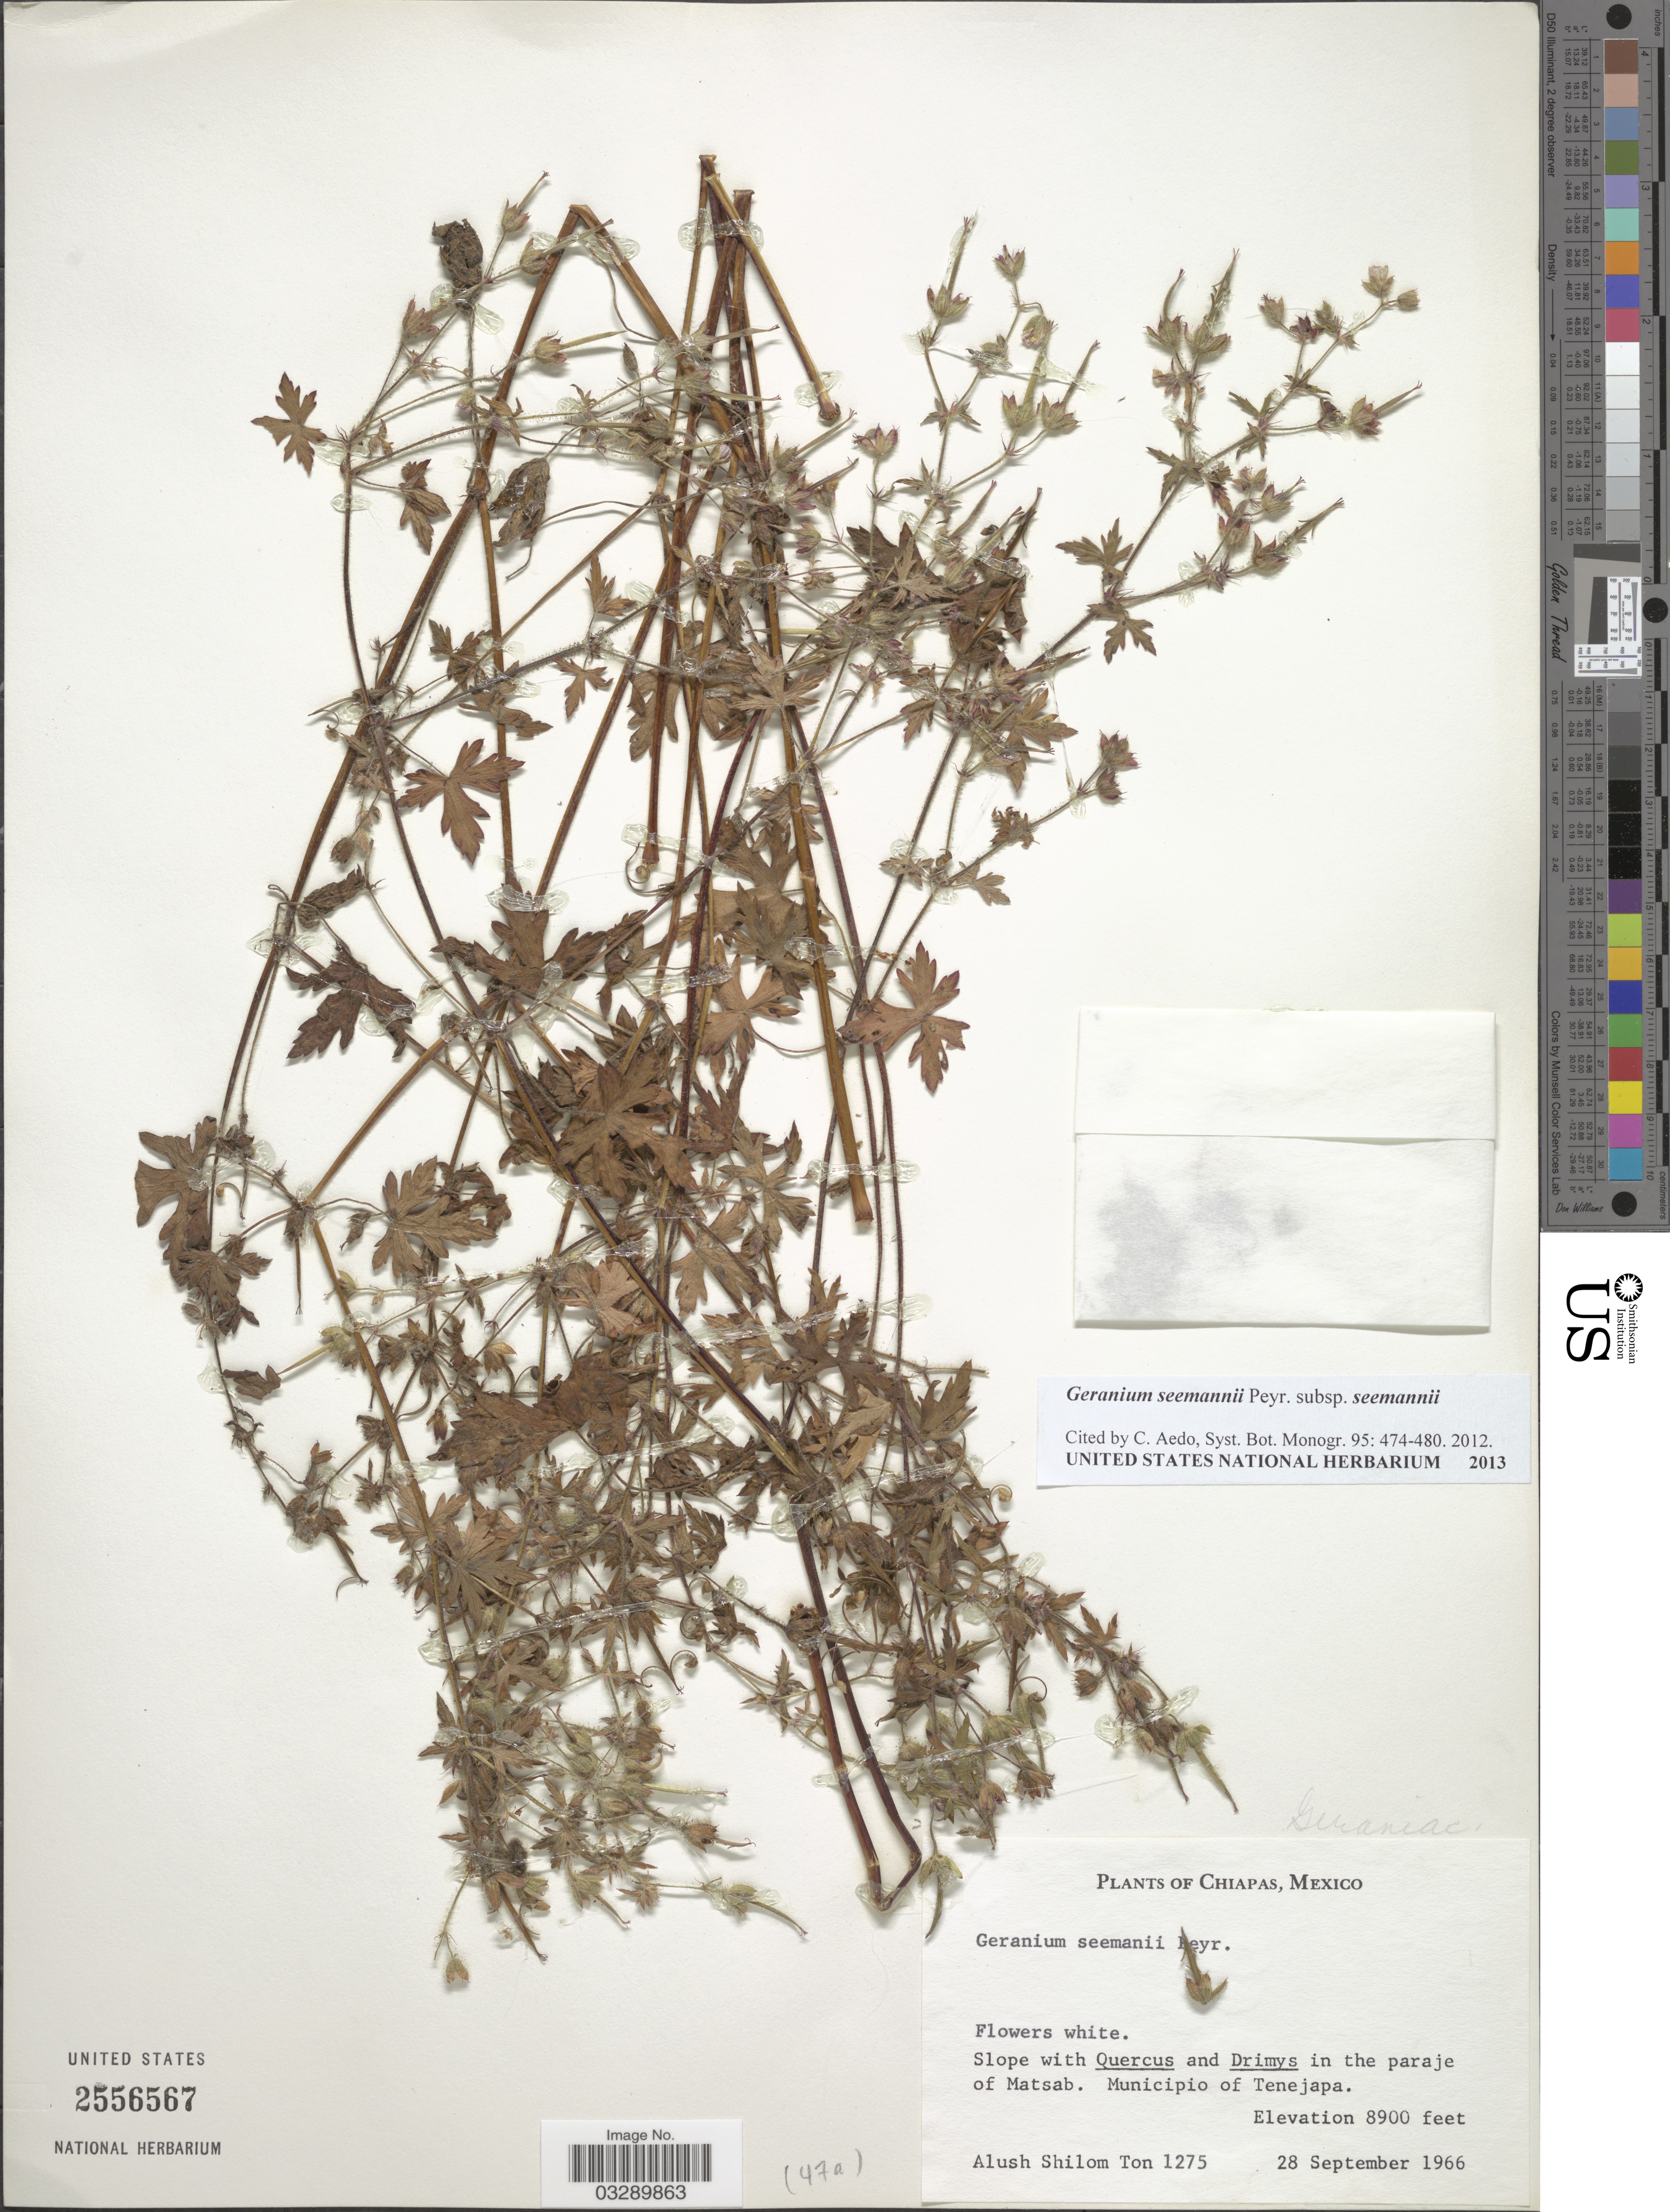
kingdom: Plantae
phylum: Tracheophyta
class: Magnoliopsida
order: Geraniales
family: Geraniaceae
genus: Geranium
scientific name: Geranium seemannii subsp. seemannii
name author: Peyr.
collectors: A. M. Ton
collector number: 1275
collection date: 1966-09-28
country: Mexico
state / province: Chiapas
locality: In the paraje of Matsab. Municipio of Tenejapa.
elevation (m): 2713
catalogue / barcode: US 2556567